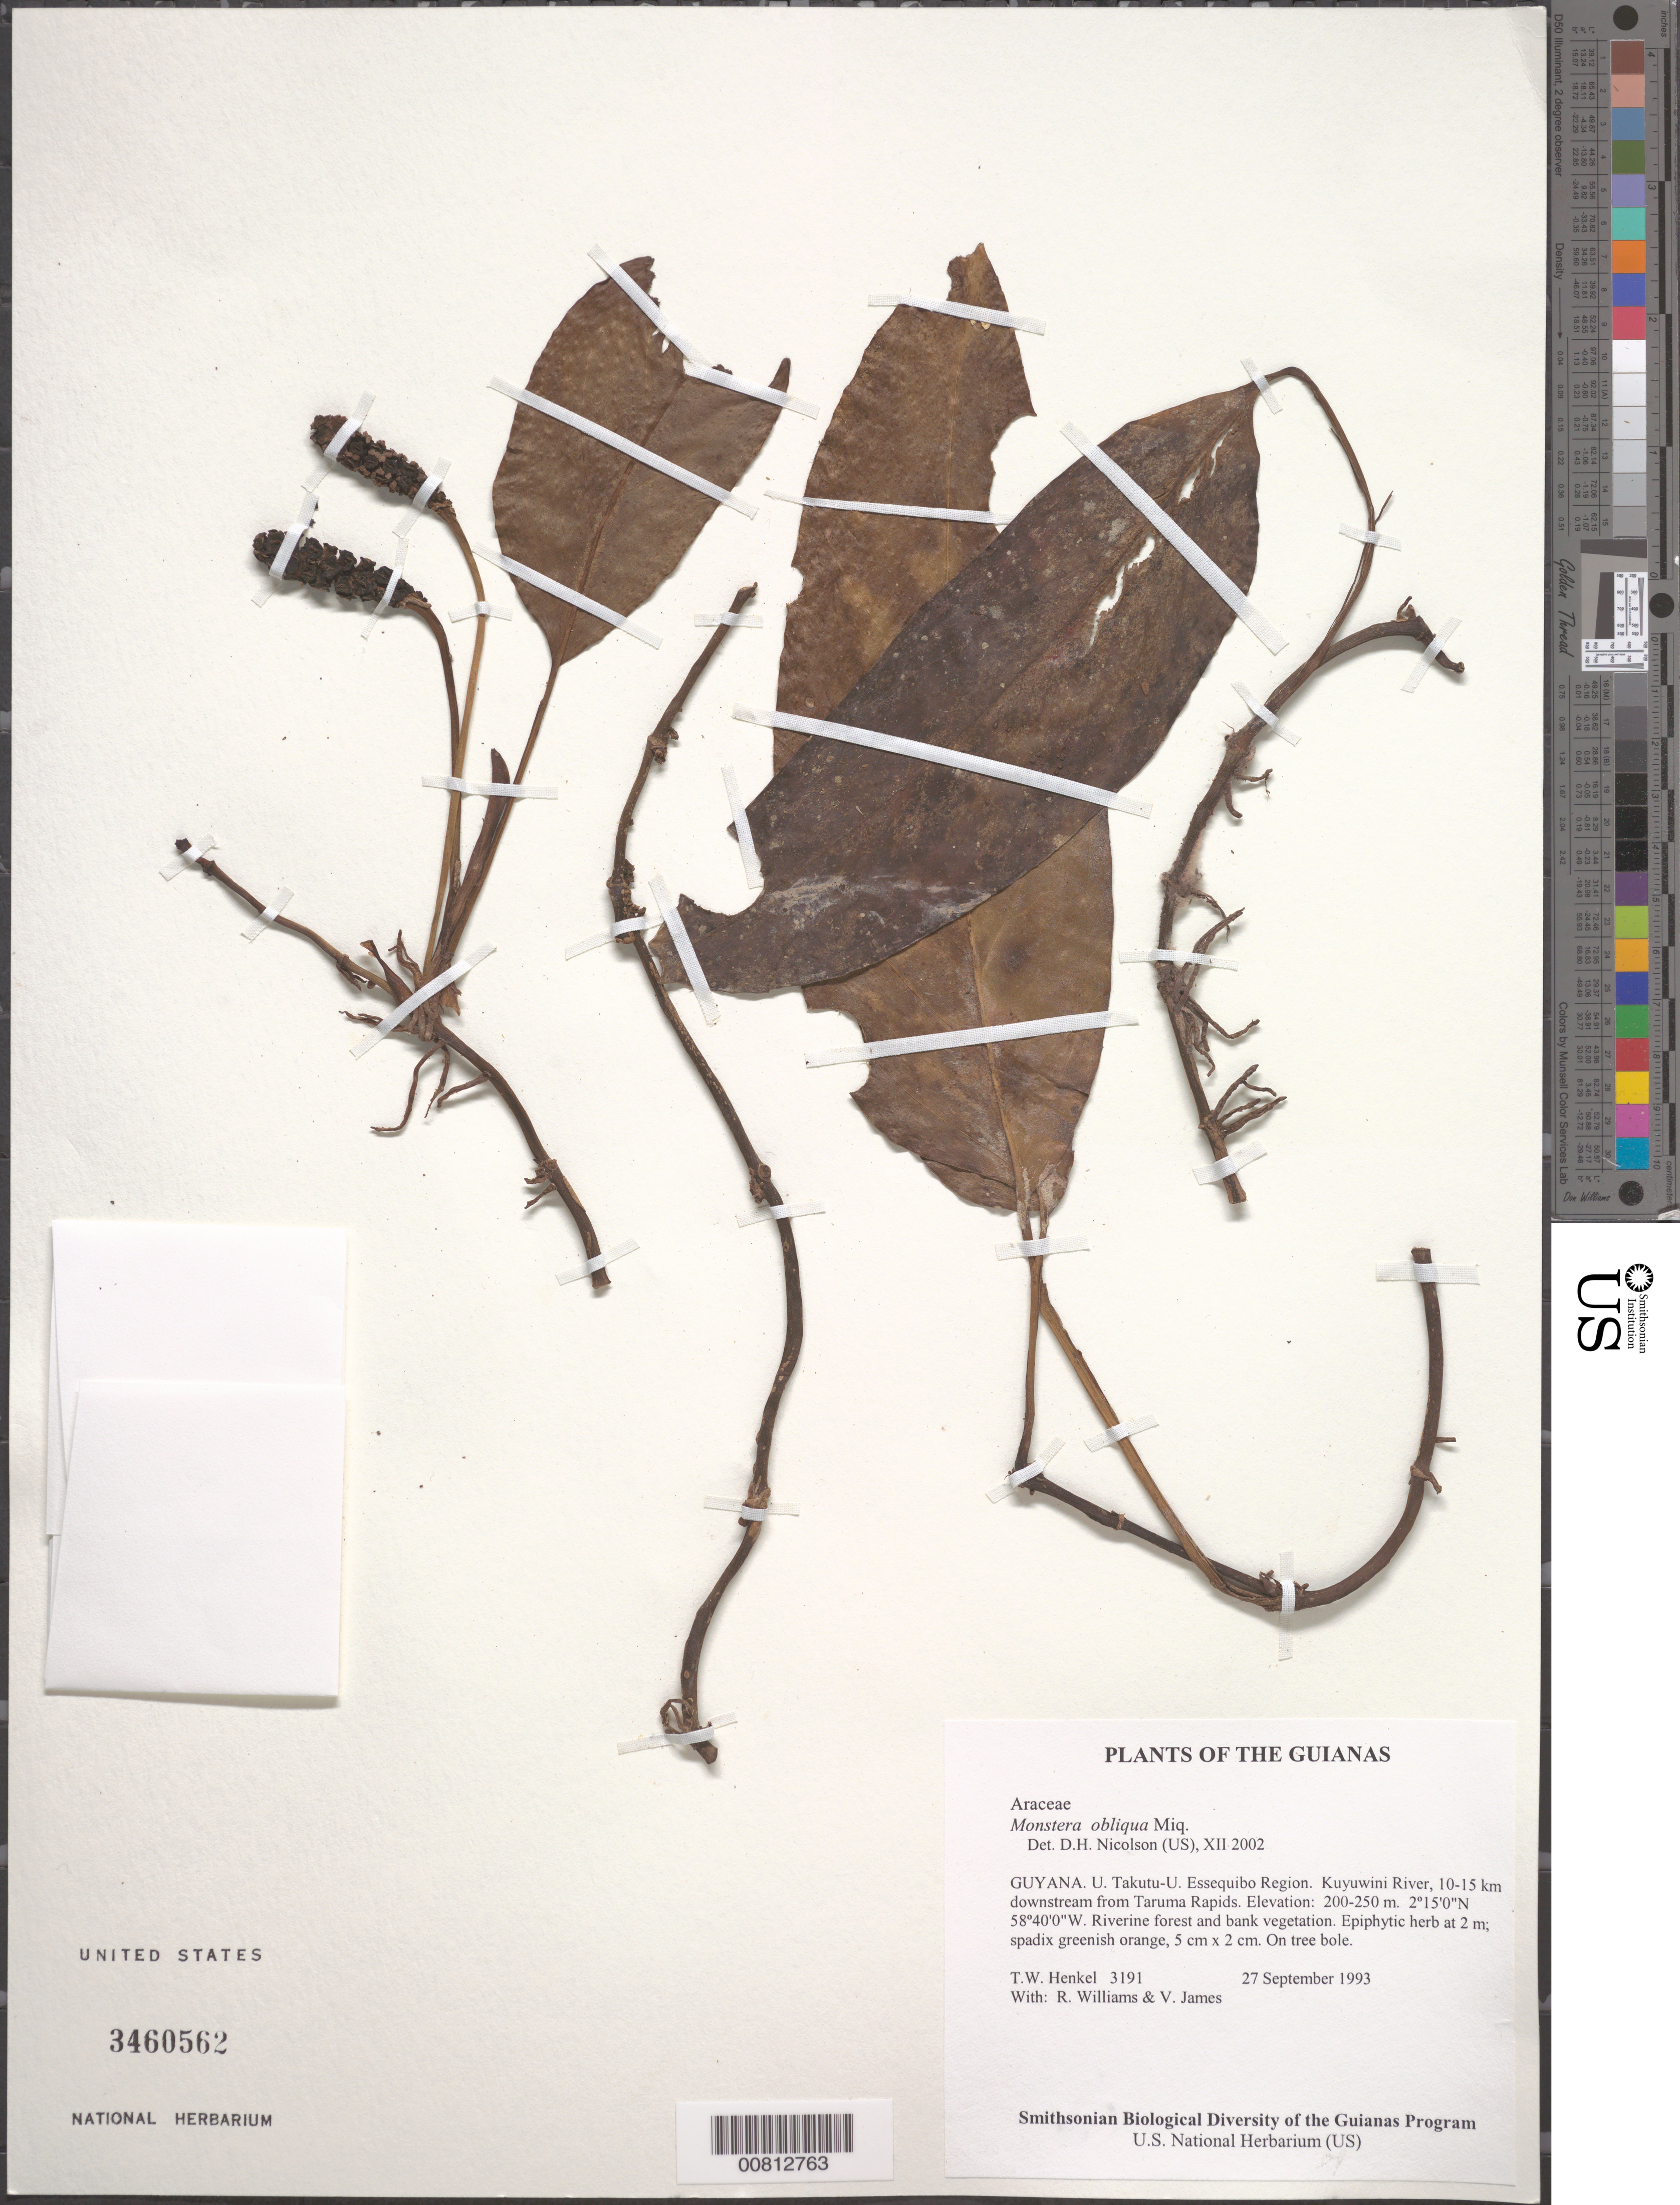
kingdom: Plantae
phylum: Tracheophyta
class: Liliopsida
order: Alismatales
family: Araceae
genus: Monstera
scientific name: Monstera obliqua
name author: Miq.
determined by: Nicolson, Dan H.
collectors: T. Henkel, R. Williams & V. James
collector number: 3191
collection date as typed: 27 September 1993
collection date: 1993-09-27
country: Guyana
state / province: U. Takutu-U. Essequibo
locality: Kuyuwini River, 10-15 km downstream from Taruma Rapids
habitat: Riverine forest and bank vegetation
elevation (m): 200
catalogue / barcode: US 3460562